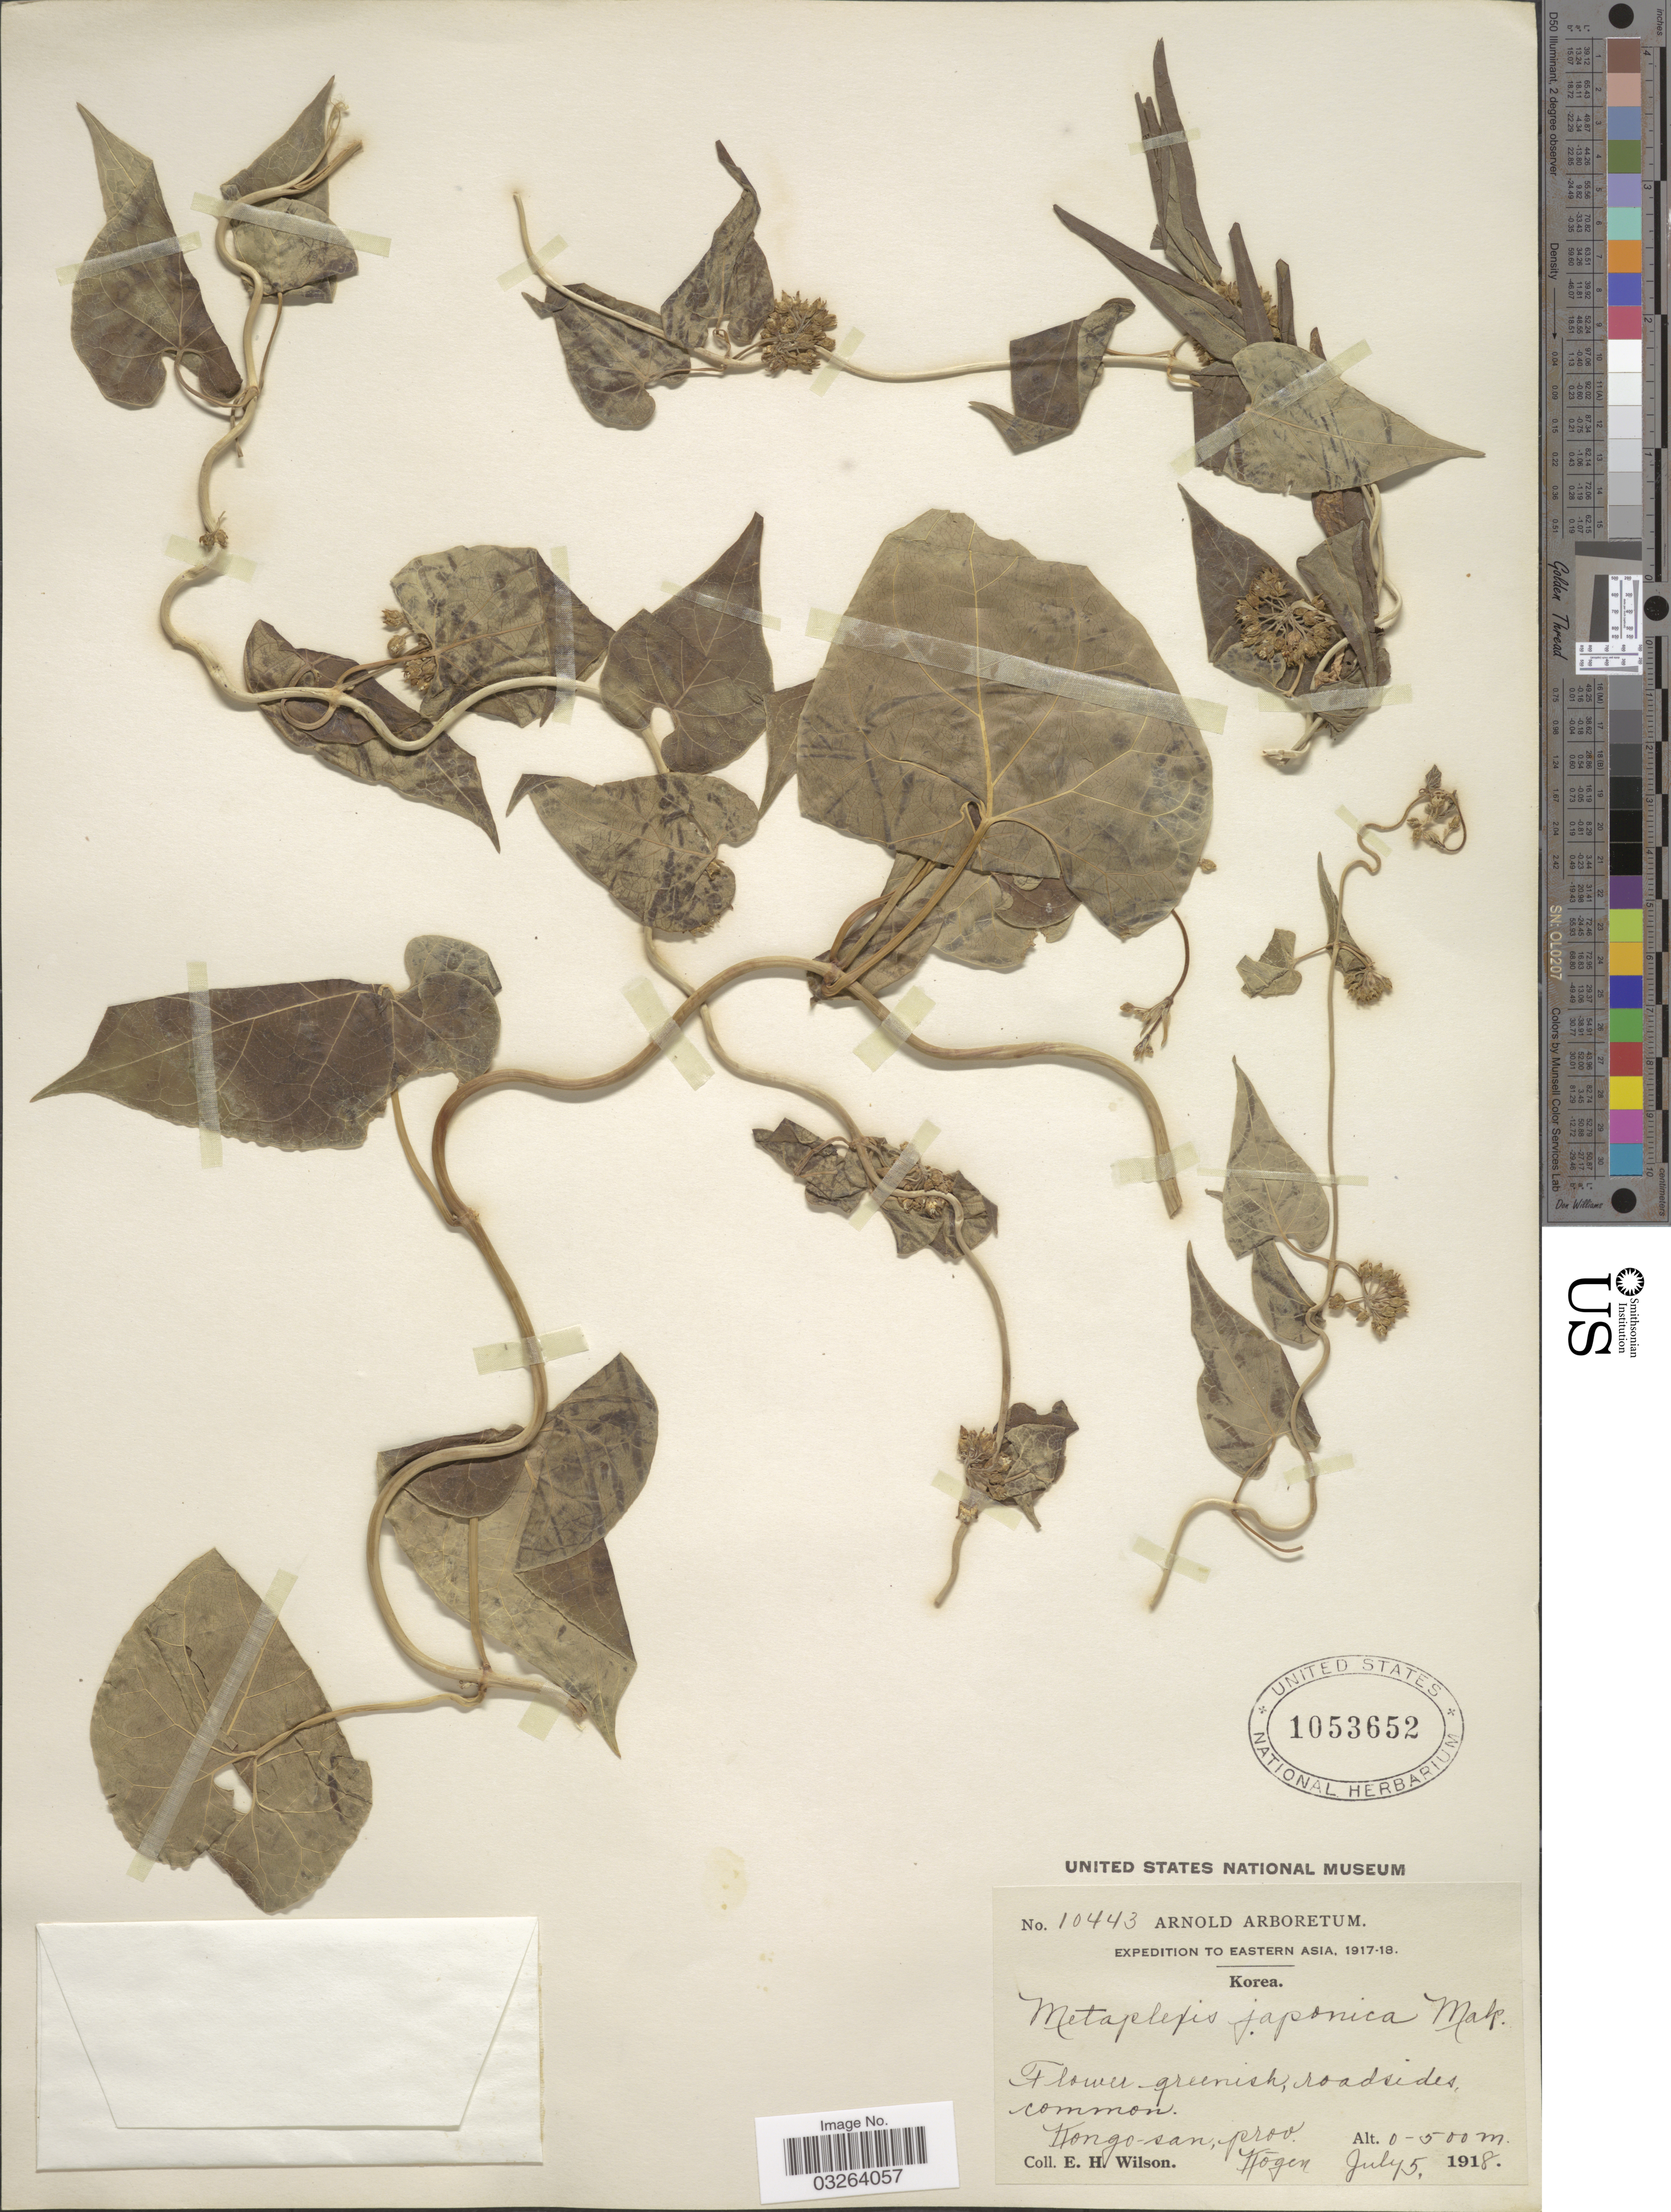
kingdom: Plantae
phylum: Tracheophyta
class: Magnoliopsida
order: Gentianales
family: Apocynaceae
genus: Metaplexis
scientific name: Metaplexis japonica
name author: (Thunb.) Makino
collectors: E. Wilson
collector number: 10443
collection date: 1918-07-05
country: North Korea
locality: Eastern Asia. Korea. Kongo-san, prov. Kógen.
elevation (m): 0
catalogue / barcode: US 1053652